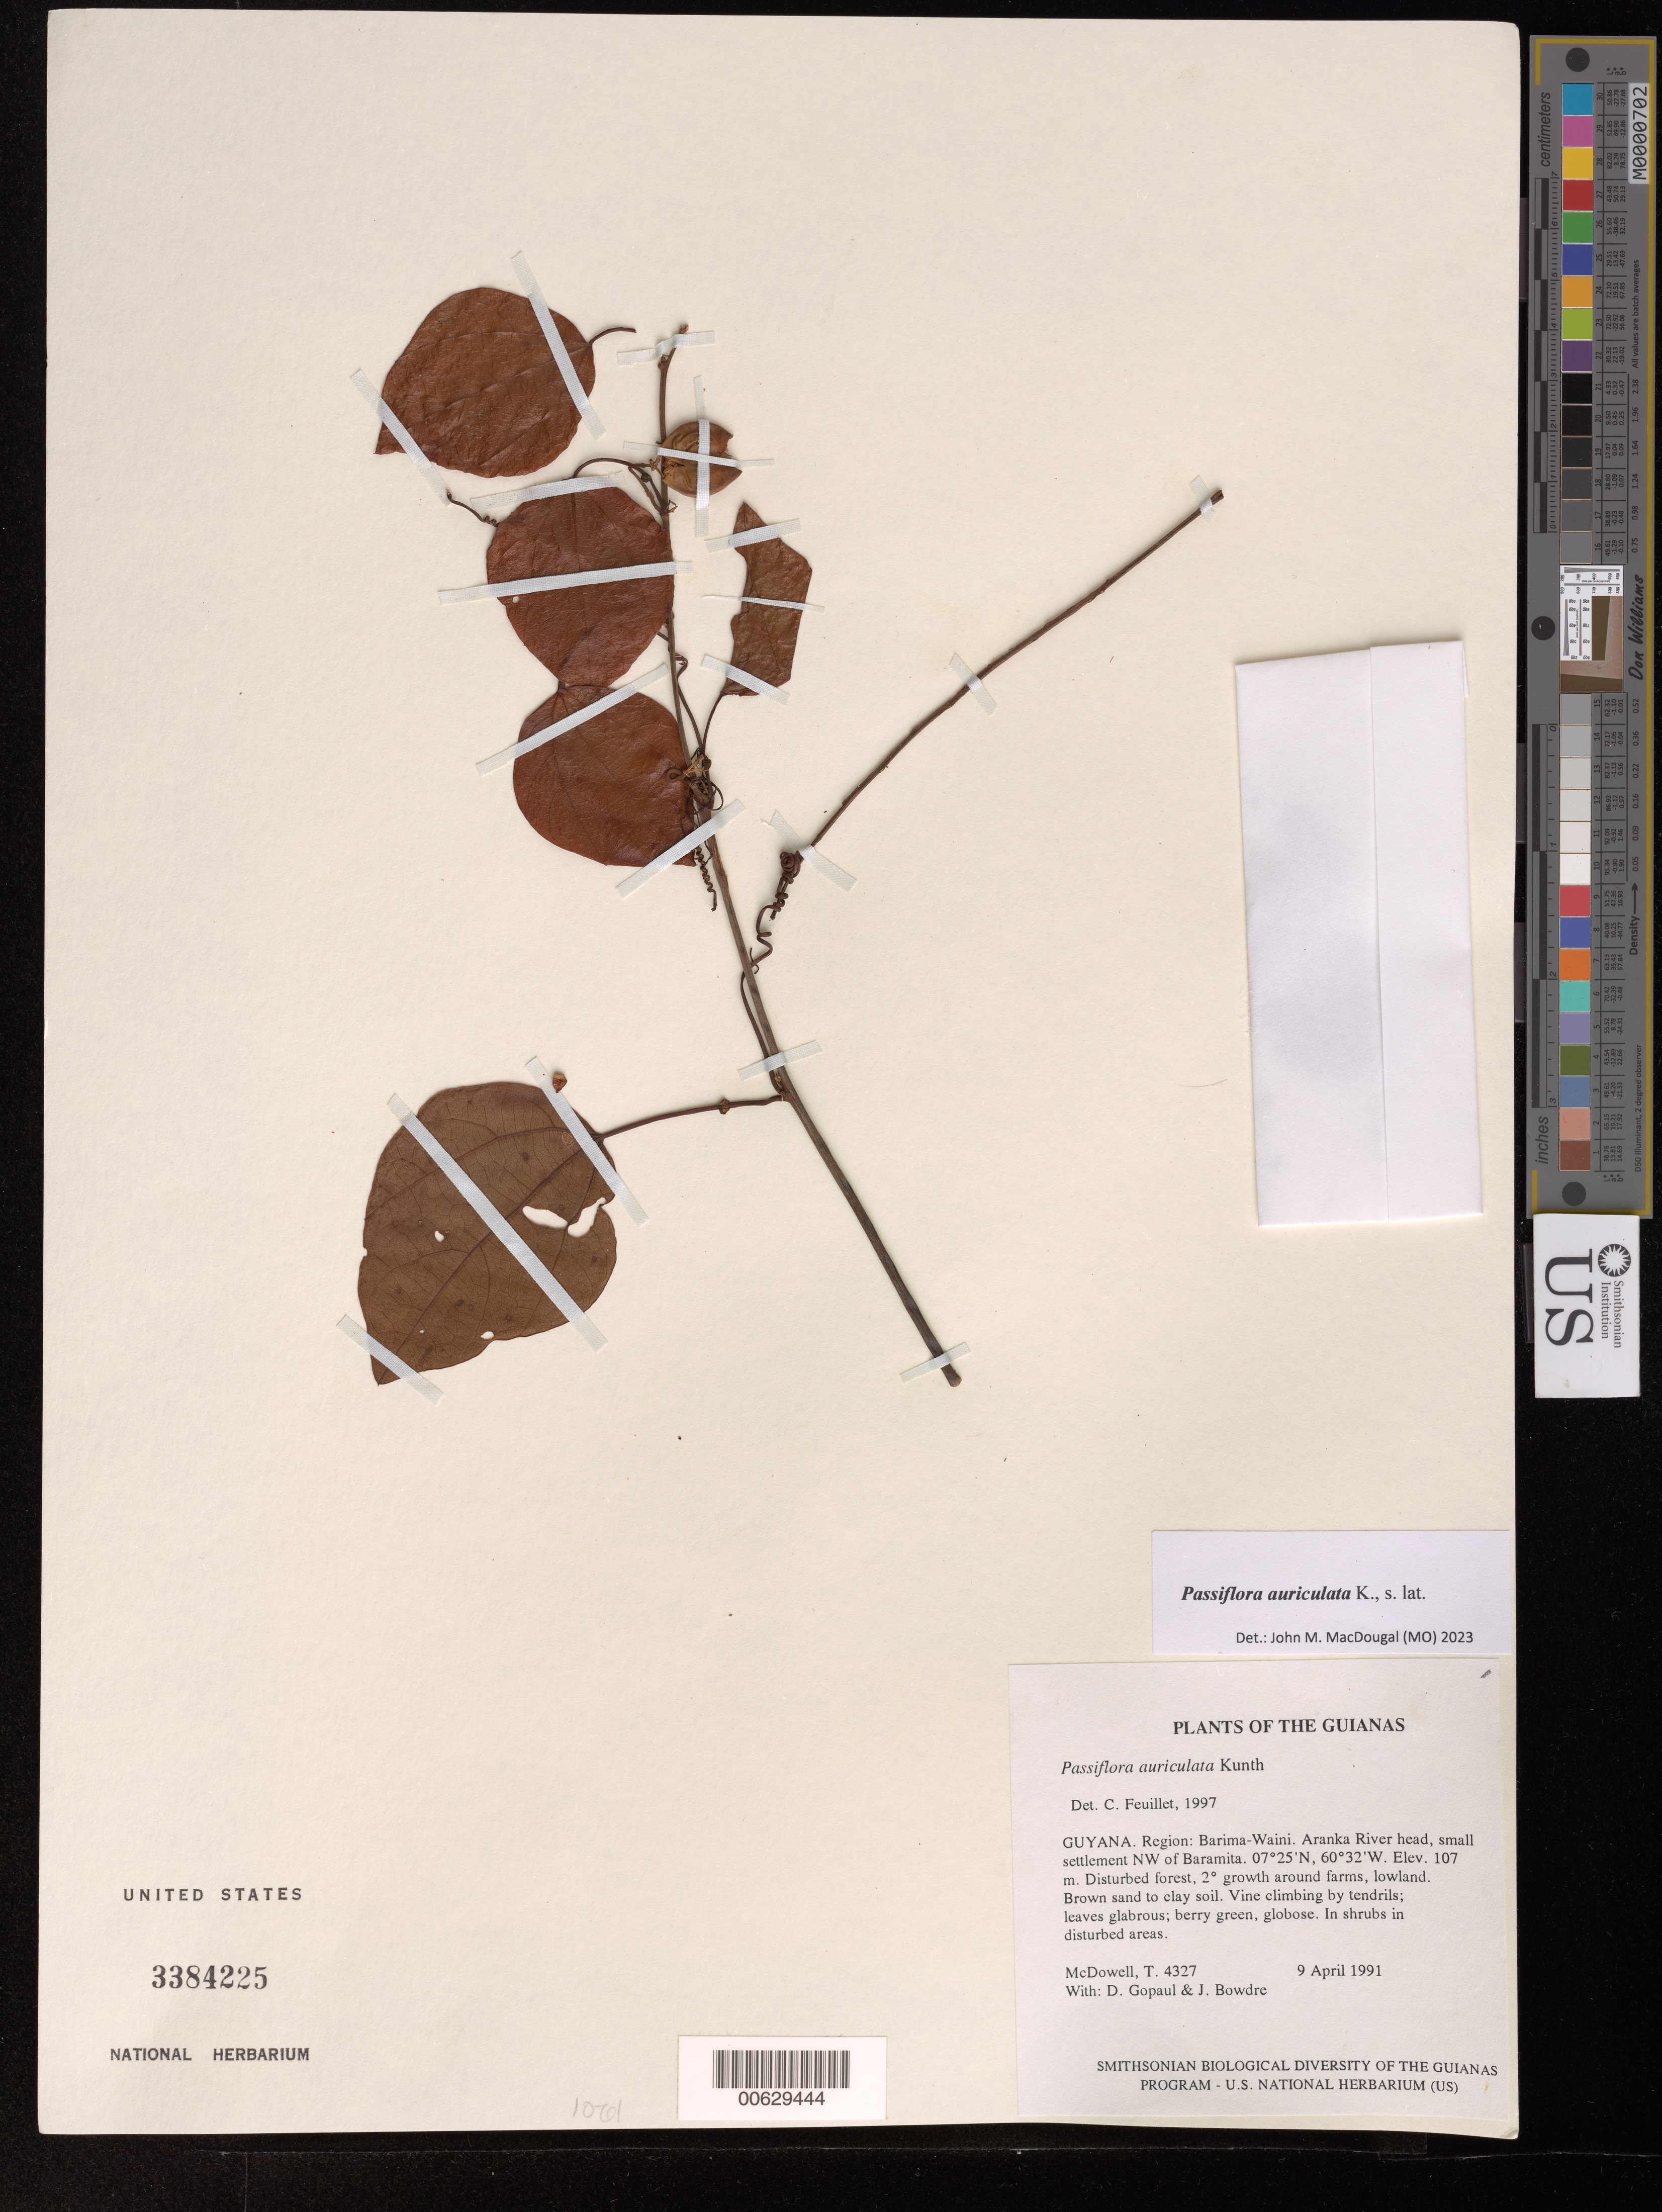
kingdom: Plantae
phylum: Tracheophyta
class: Magnoliopsida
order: Malpighiales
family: Passifloraceae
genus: Passiflora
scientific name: Passiflora auriculata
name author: Kunth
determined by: Feuillet, C.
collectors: T. McDowell, D. Gopaul & J. Bowdre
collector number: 4327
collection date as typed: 9 April 1991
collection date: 1991-04-09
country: Guyana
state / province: Barima-Waini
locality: Aranka River head, small settlement NW of Baramita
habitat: Disturbed forest, secondary growth around farms, lowland. Brown sand to clay soil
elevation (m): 107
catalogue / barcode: US 3384225